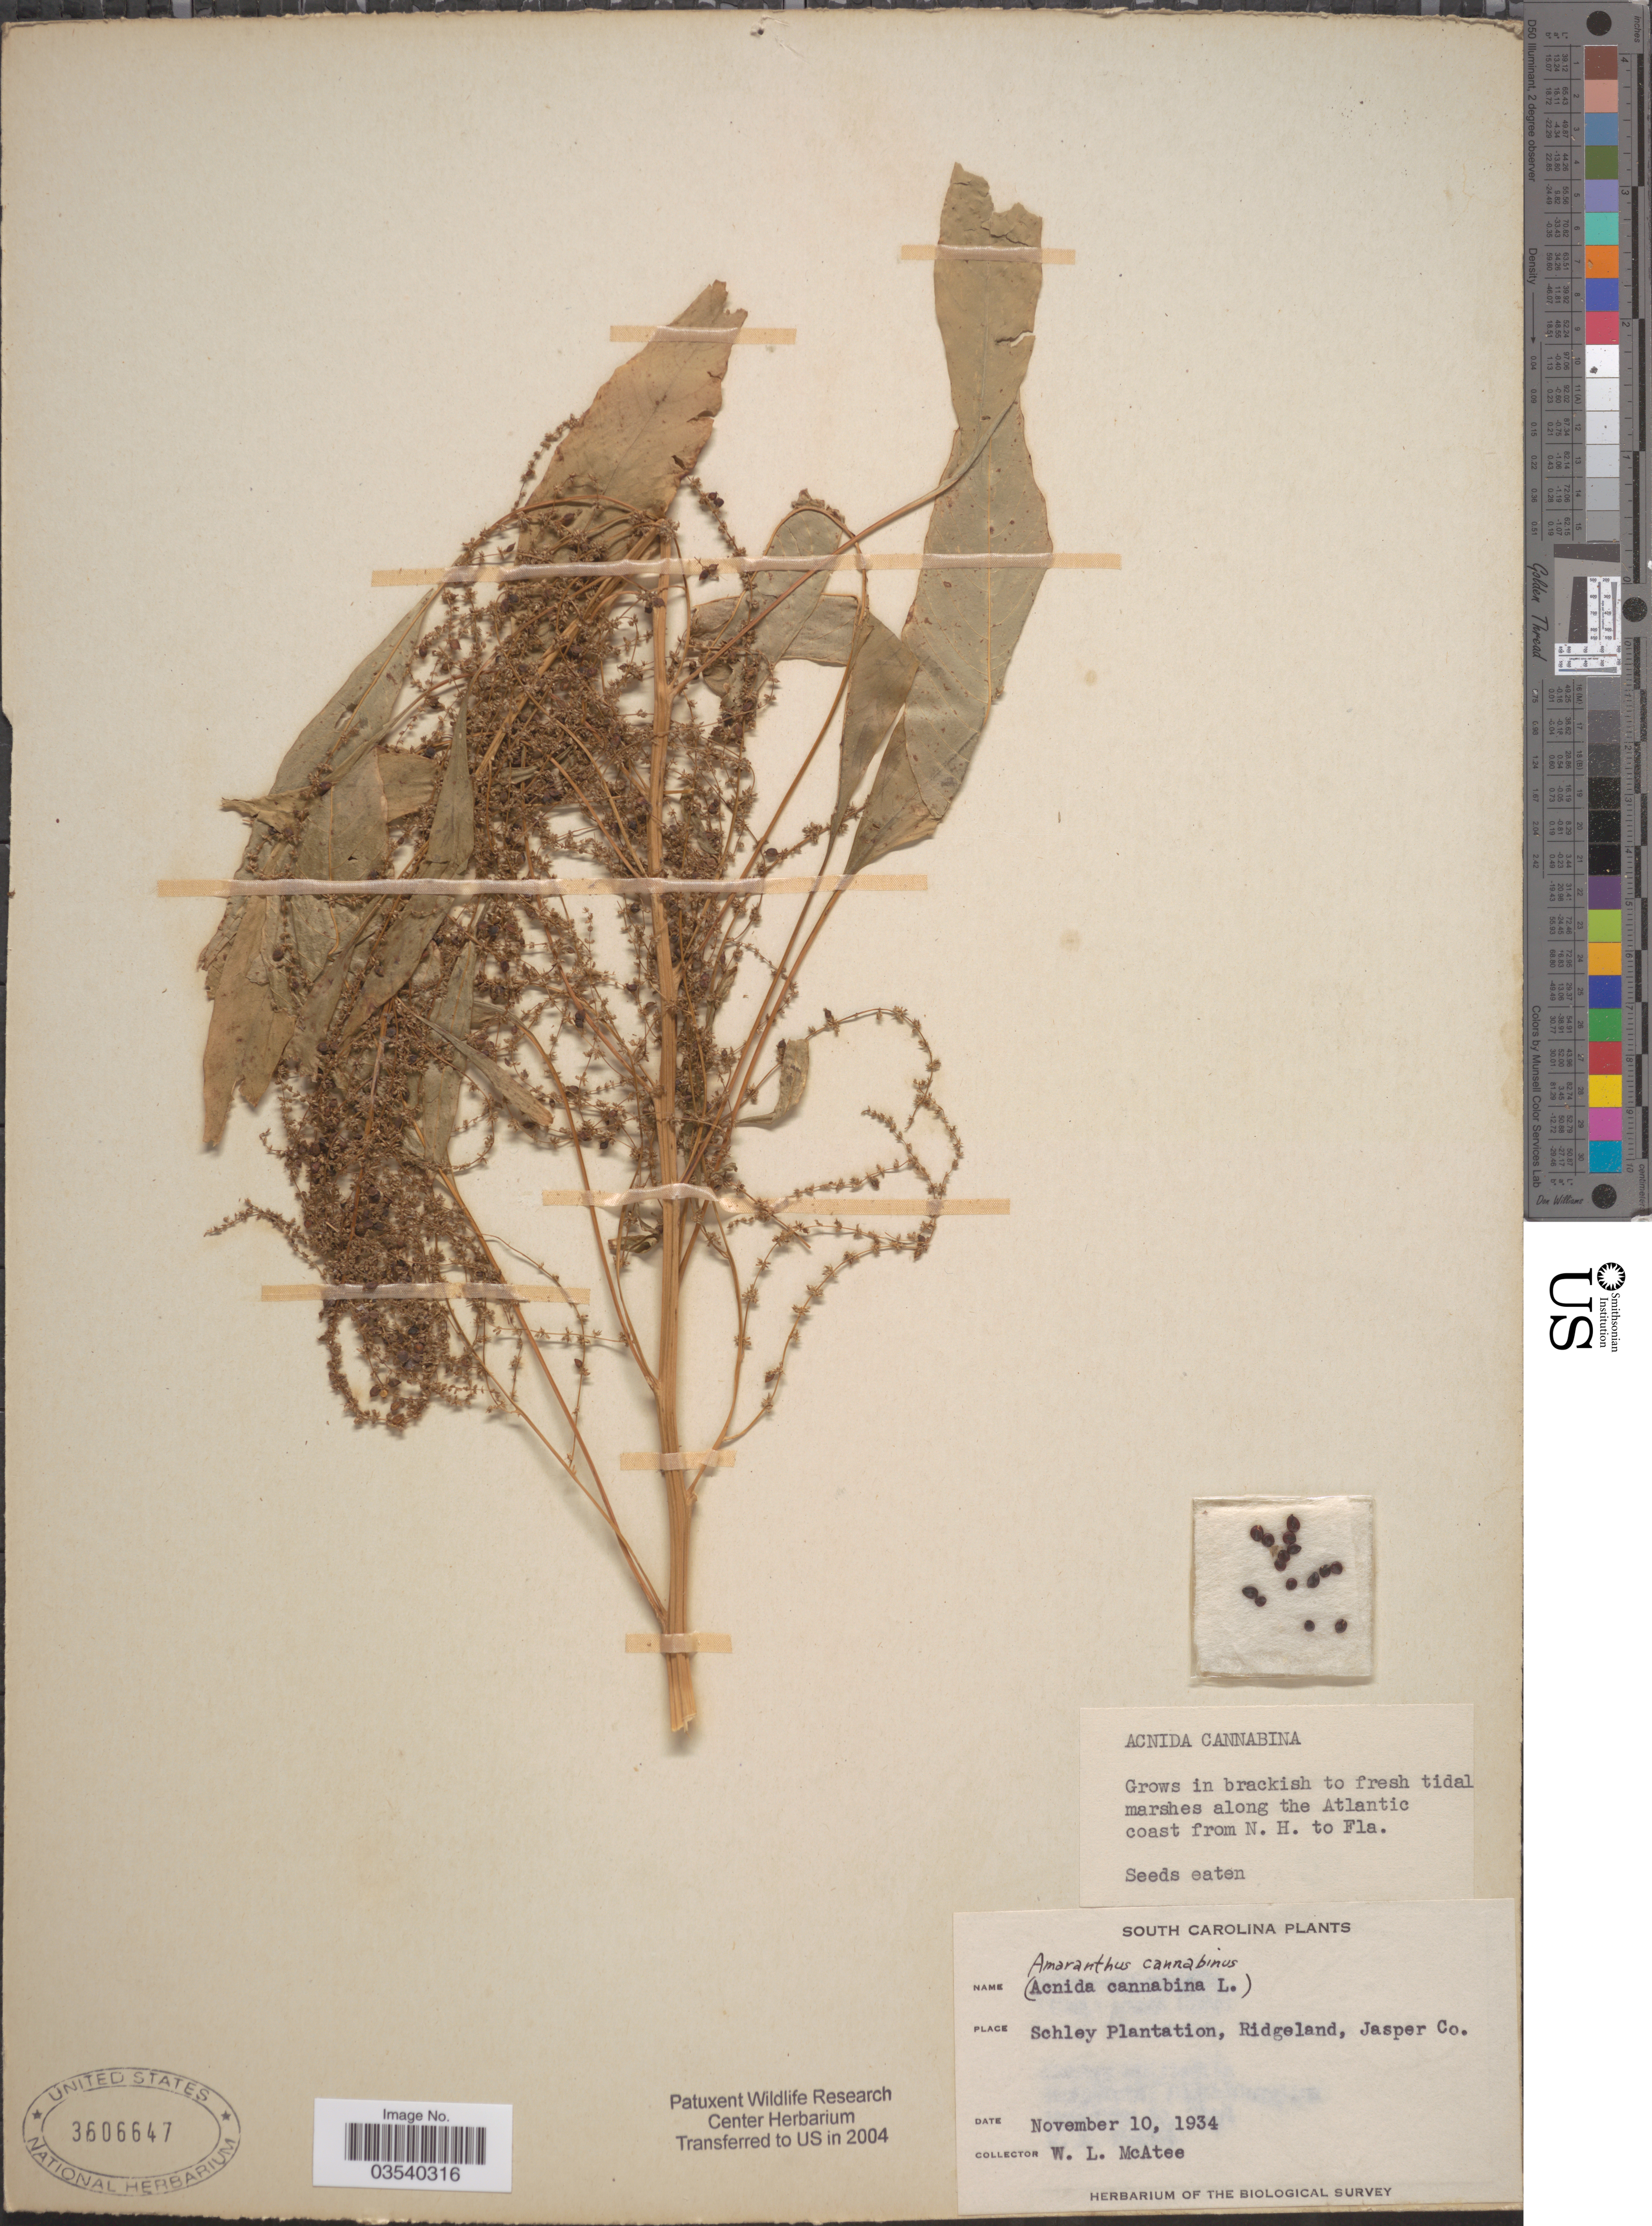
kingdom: Plantae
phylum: Tracheophyta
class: Magnoliopsida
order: Caryophyllales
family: Amaranthaceae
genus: Amaranthus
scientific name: Amaranthus cannabinus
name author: (L.) E.G. F. Sauer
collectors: W. McAtee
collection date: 1934-11-10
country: United States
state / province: South Carolina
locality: Schley Plantation, Ridgeland, Jasper Co.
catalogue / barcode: US 3606647